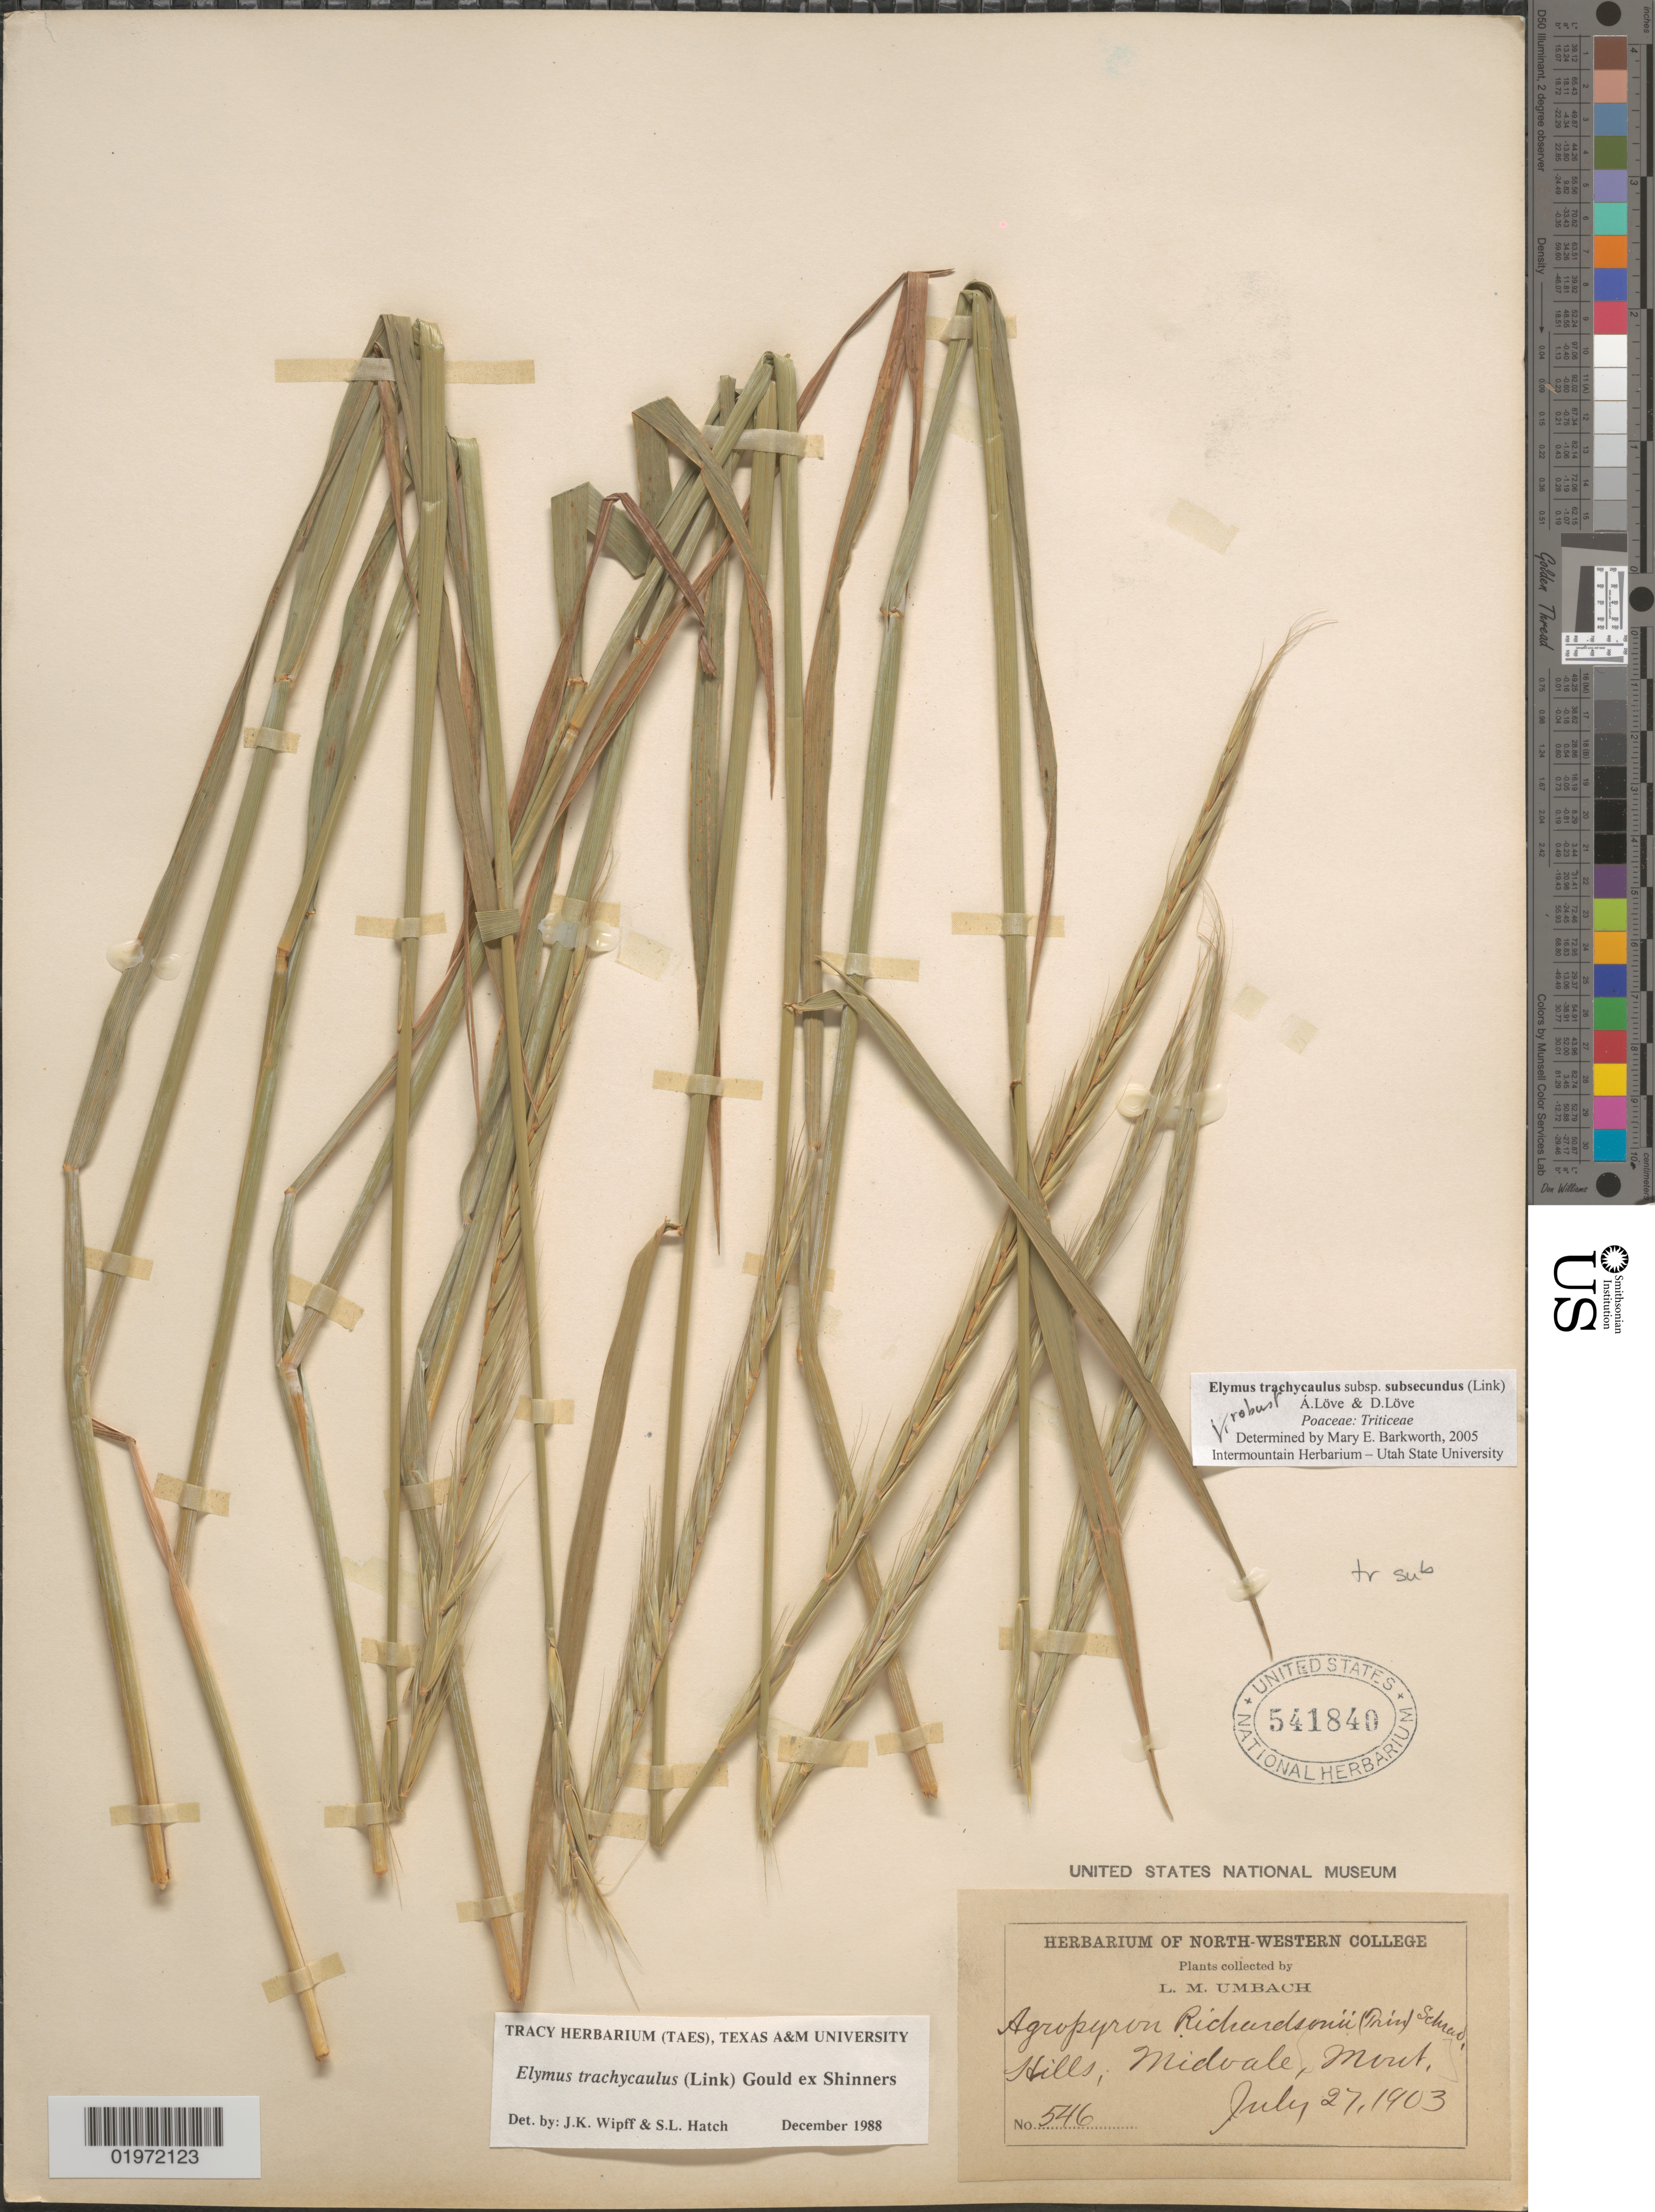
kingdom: Plantae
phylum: Tracheophyta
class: Liliopsida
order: Poales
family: Poaceae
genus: Elymus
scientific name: Elymus trachycaulus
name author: (Link) Gould ex Shinners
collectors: L. M. Umbach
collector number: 546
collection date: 1903-07-27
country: United States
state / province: Montana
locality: Hills, Midvale.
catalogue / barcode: US 541840